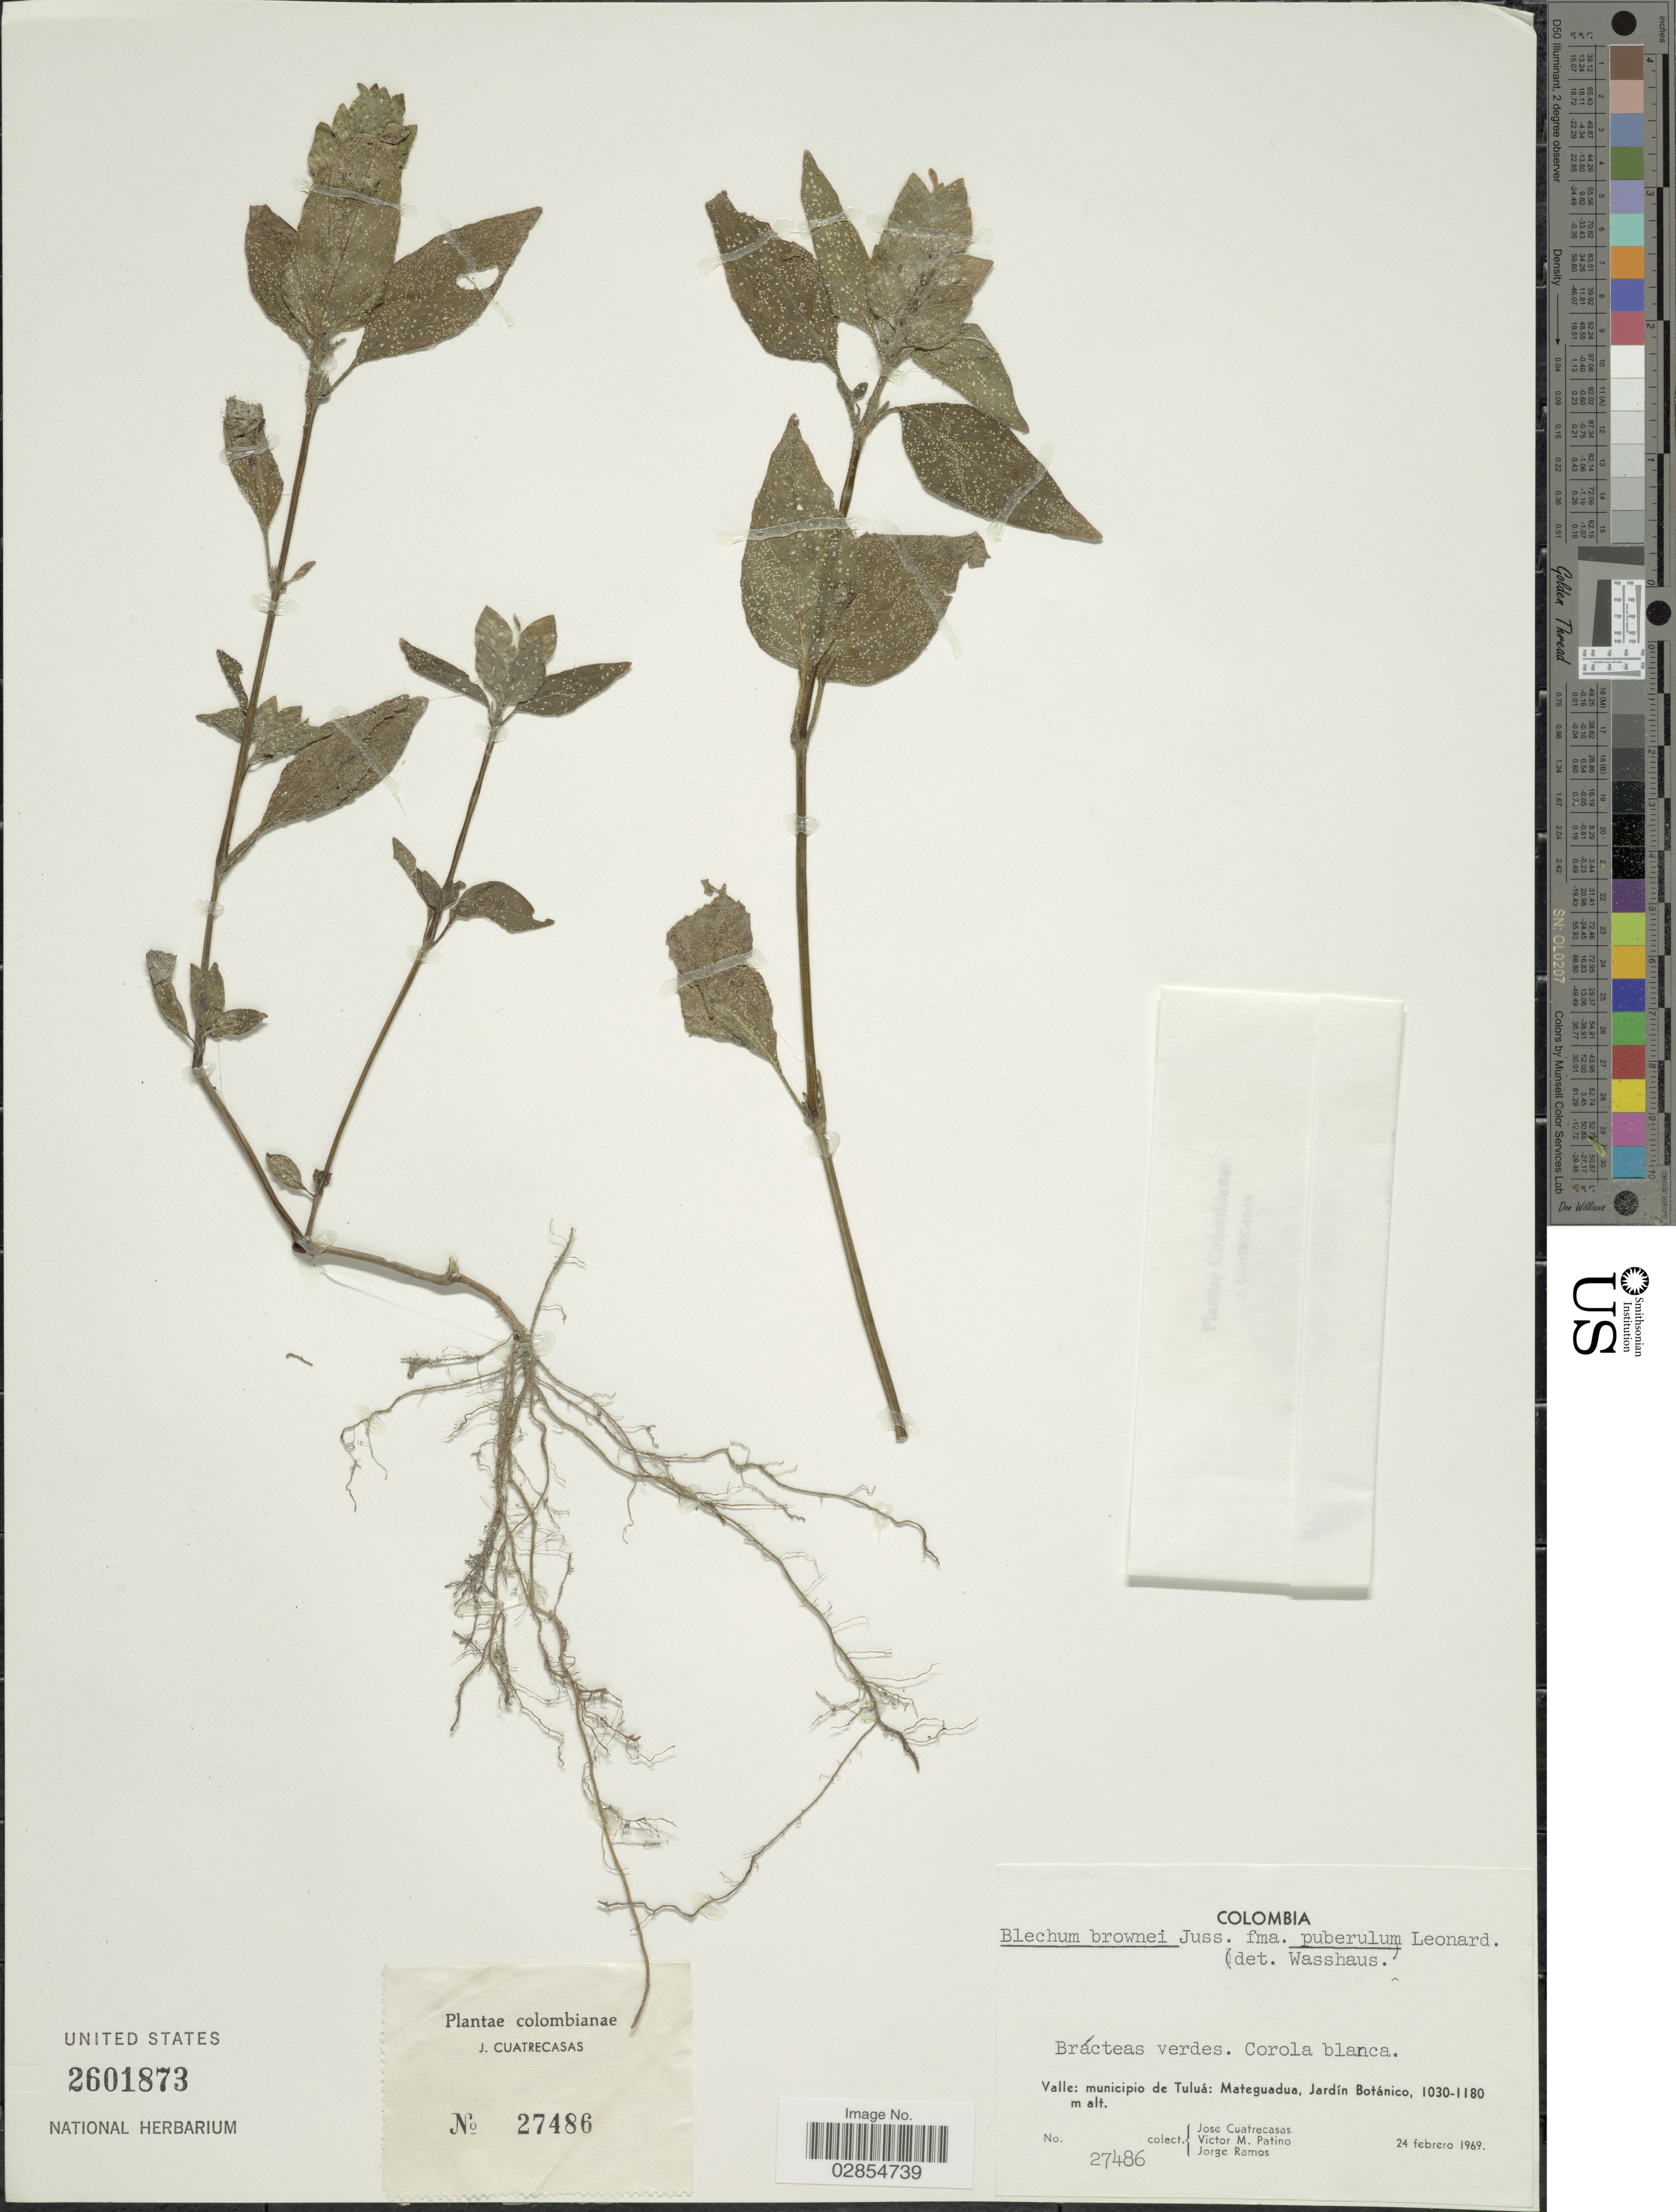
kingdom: Plantae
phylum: Tracheophyta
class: Magnoliopsida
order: Lamiales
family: Acanthaceae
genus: Blechum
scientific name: Blechum pyramidatum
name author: (Lam.) Urb.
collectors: J. Cuatrecasas, V. M. Patiño & J. Ramos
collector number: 27486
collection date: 1969-02-24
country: Colombia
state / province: Valle del Cauca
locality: Valle: municipio de Tuluá: Mateguadua, Jardín Botánico.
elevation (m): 1030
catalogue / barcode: US 2601873